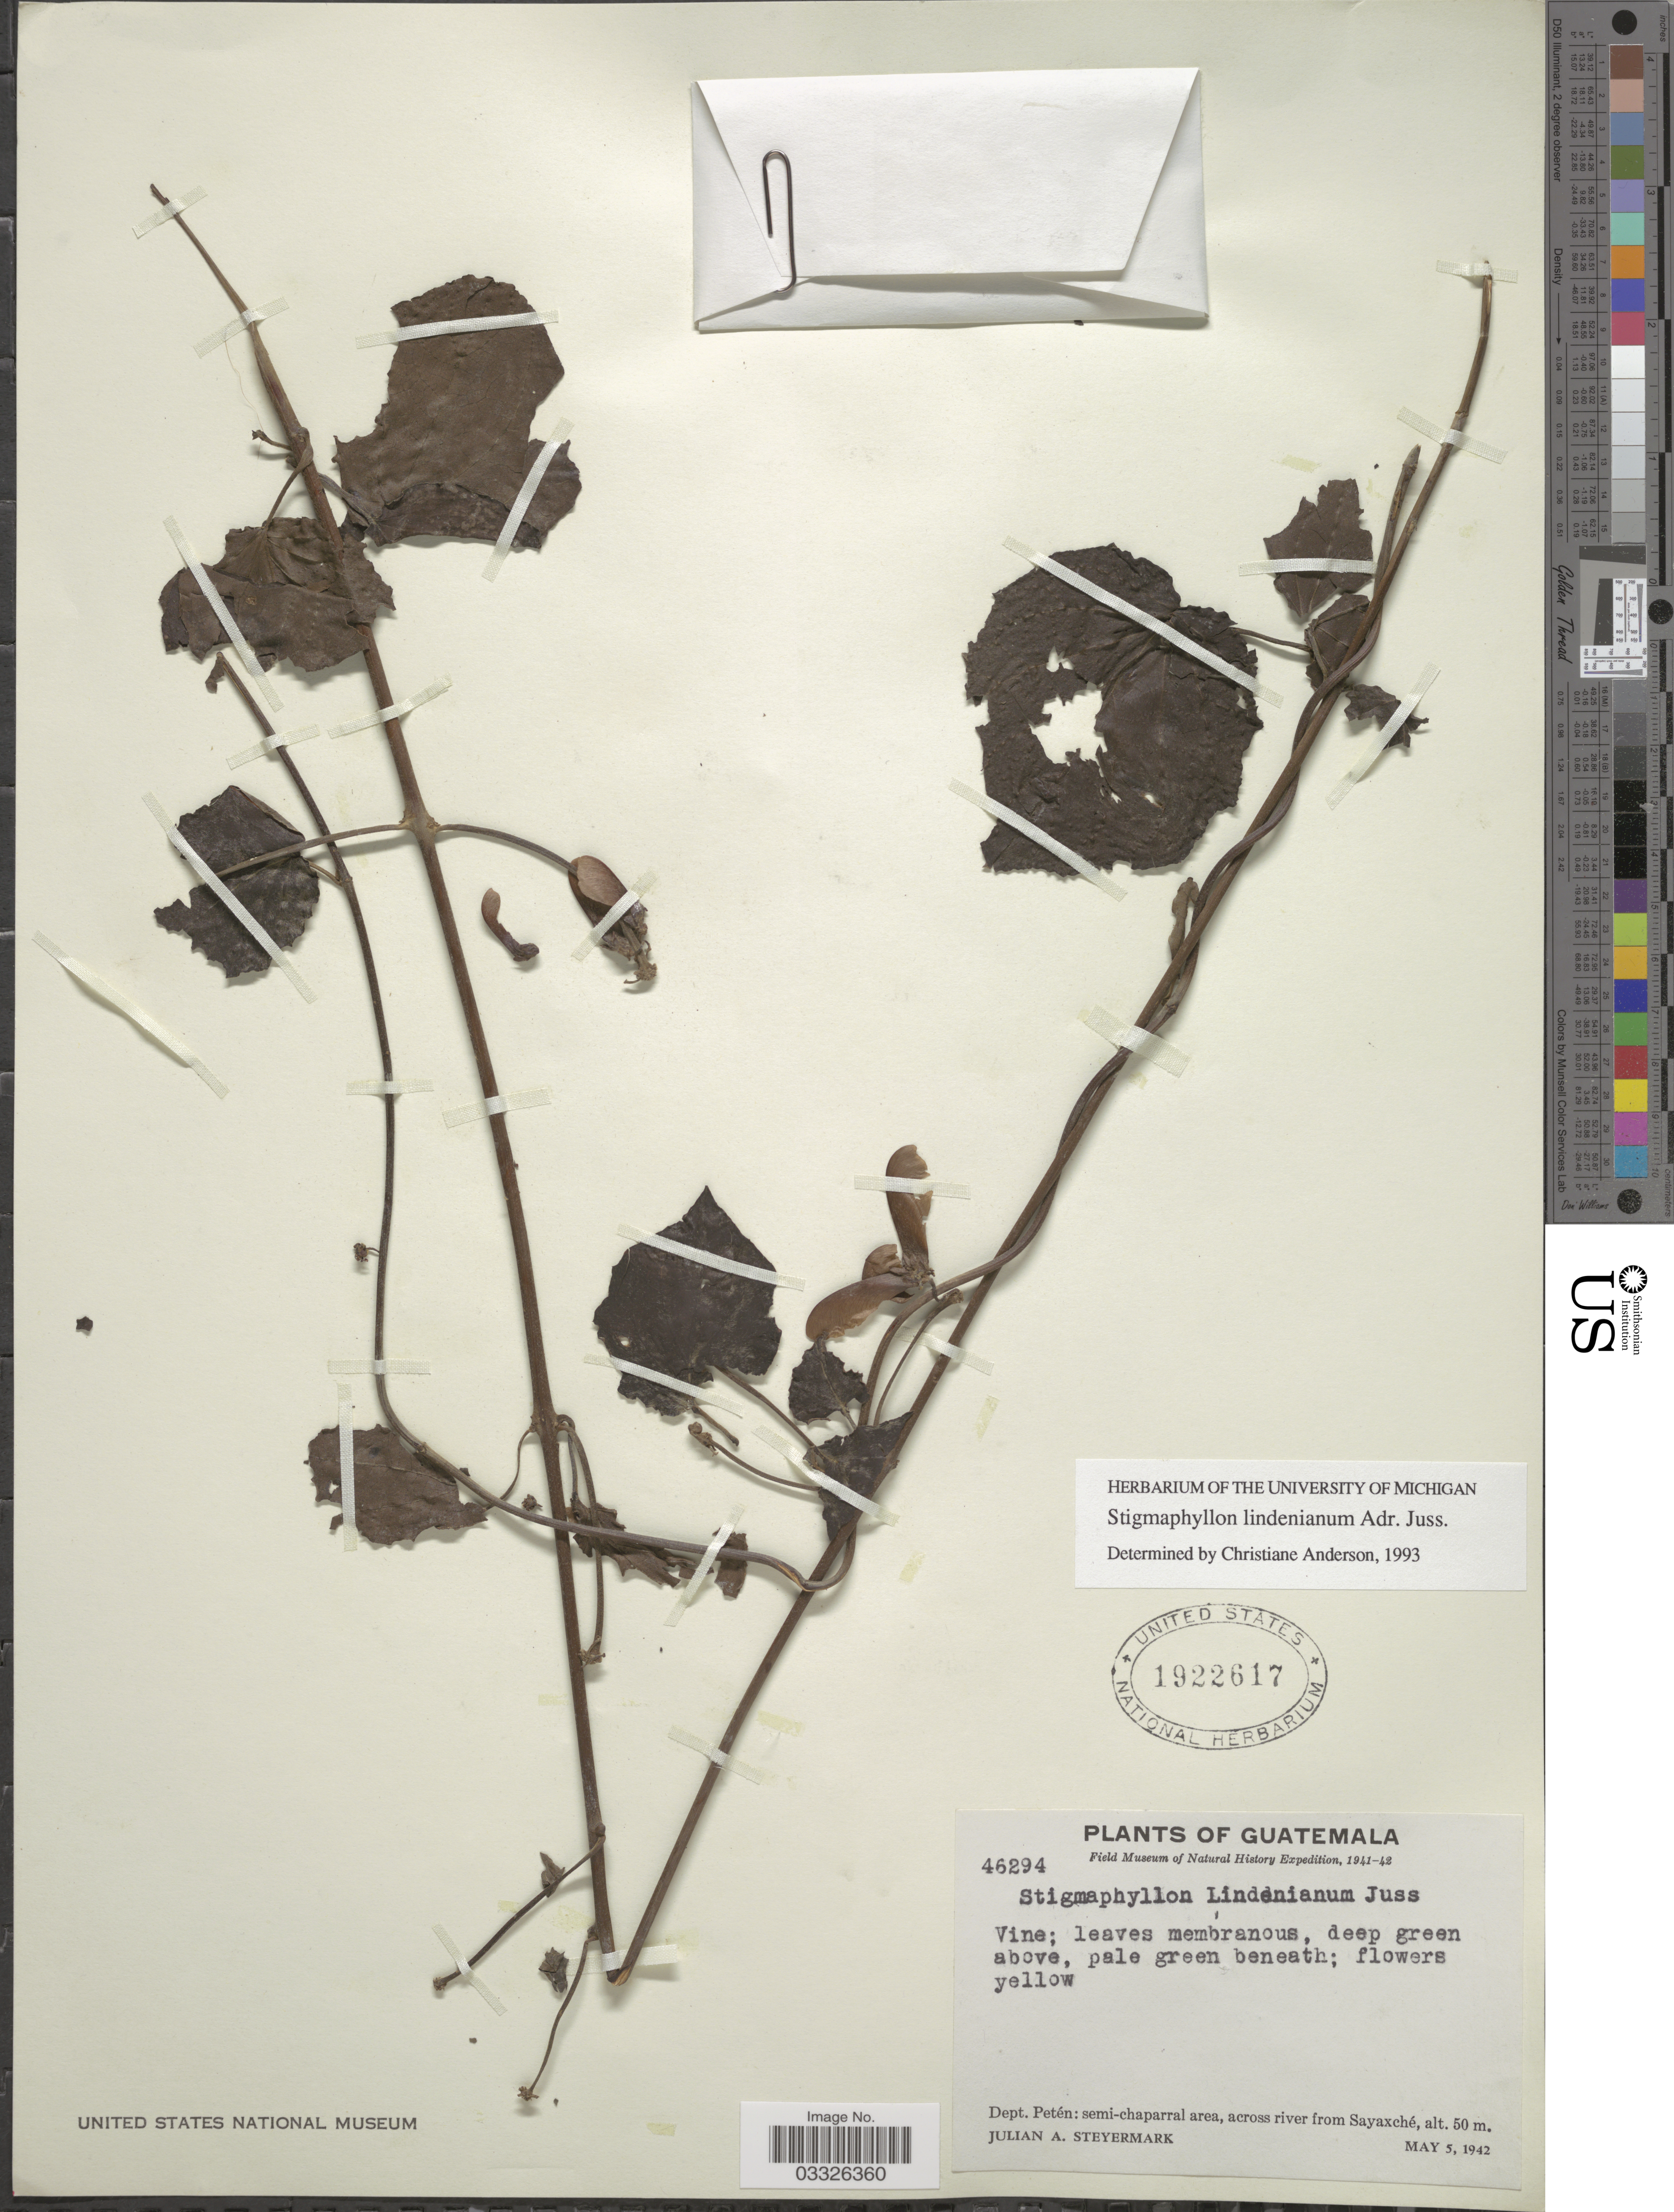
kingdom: Plantae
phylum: Tracheophyta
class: Magnoliopsida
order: Malpighiales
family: Malpighiaceae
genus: Stigmaphyllon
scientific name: Stigmaphyllon lindenianum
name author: A. Juss.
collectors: J. Steyermark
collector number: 46294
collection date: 1942-05-05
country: Guatemala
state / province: El Petén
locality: Dept. Petén: semi-chaparral area, across river from Sayaxché.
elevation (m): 50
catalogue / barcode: US 1922617